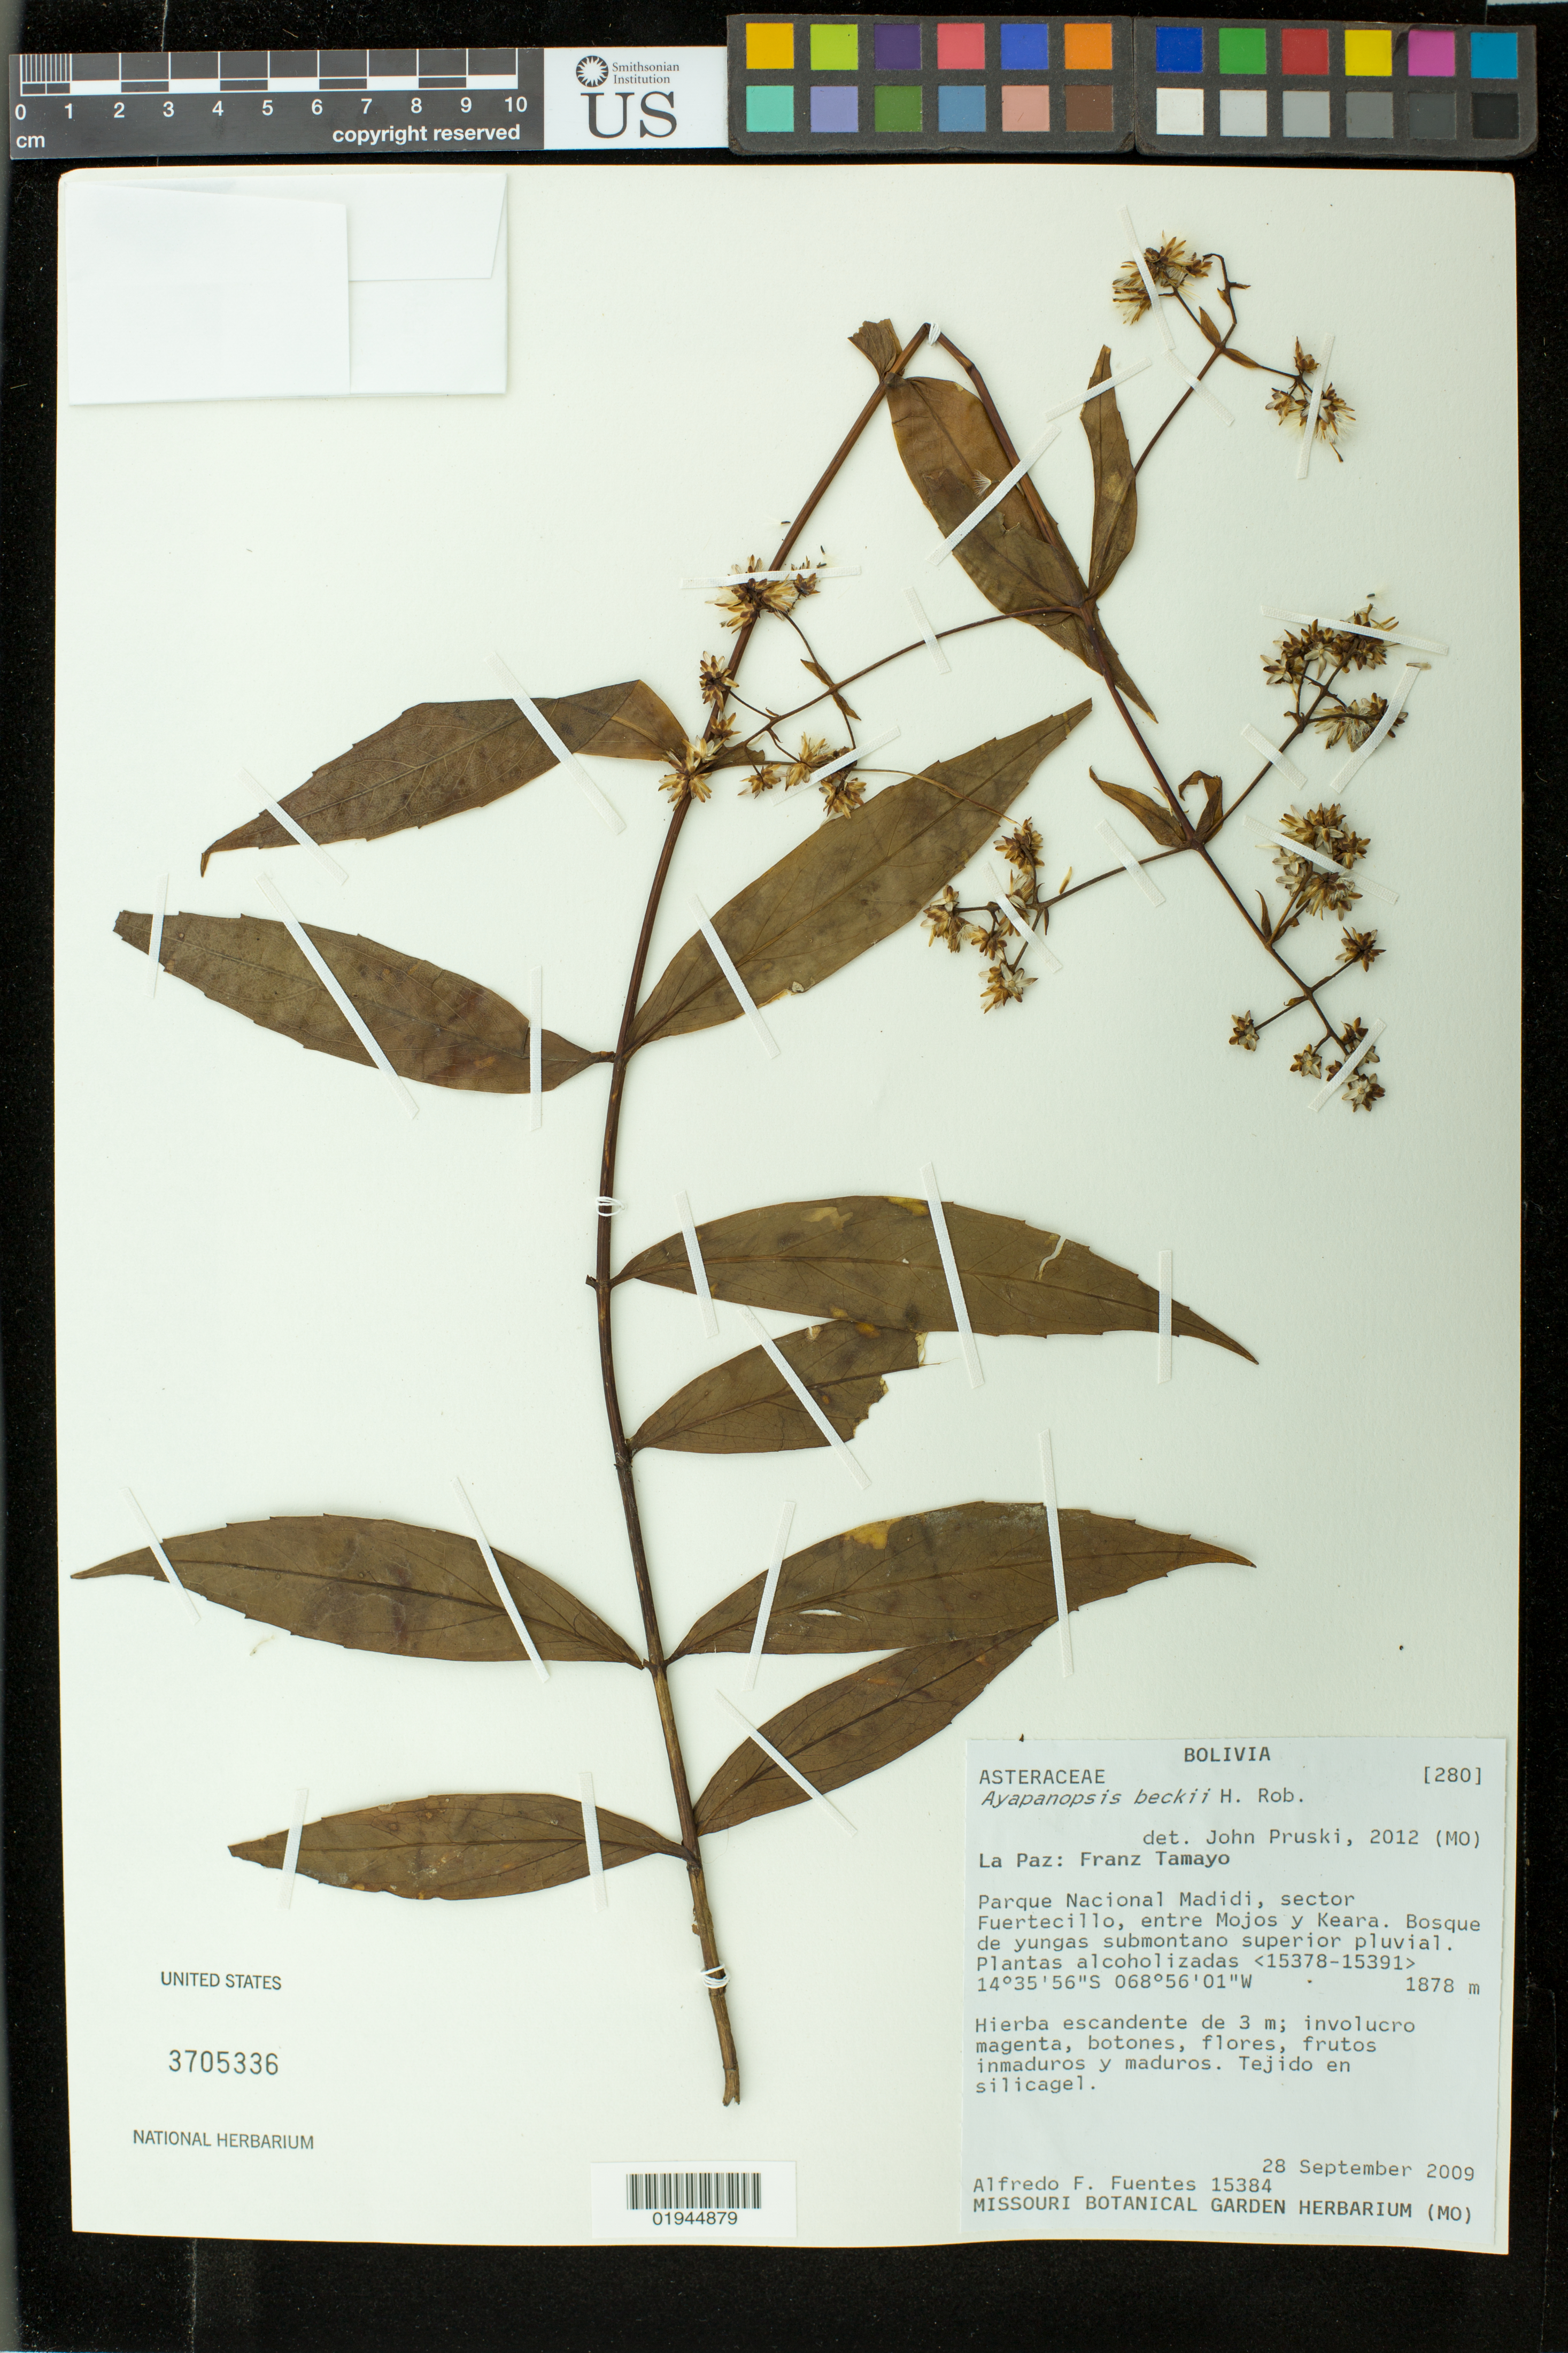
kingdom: Plantae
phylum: Tracheophyta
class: Magnoliopsida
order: Asterales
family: Asteraceae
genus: Ayapanopsis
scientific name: Ayapanopsis beckii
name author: H. Rob.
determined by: Pruski, J. F.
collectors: A. F. Fuentes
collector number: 15384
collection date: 2009-09-28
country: Bolivia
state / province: La Paz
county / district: Franz Tamayo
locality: Parque Nacioinal Madidi, Mojos, sector Fuertecillo, entre Mojos y Keara.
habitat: bosque de yungas submontano superior pluvial.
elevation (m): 1878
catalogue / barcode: US 3705336